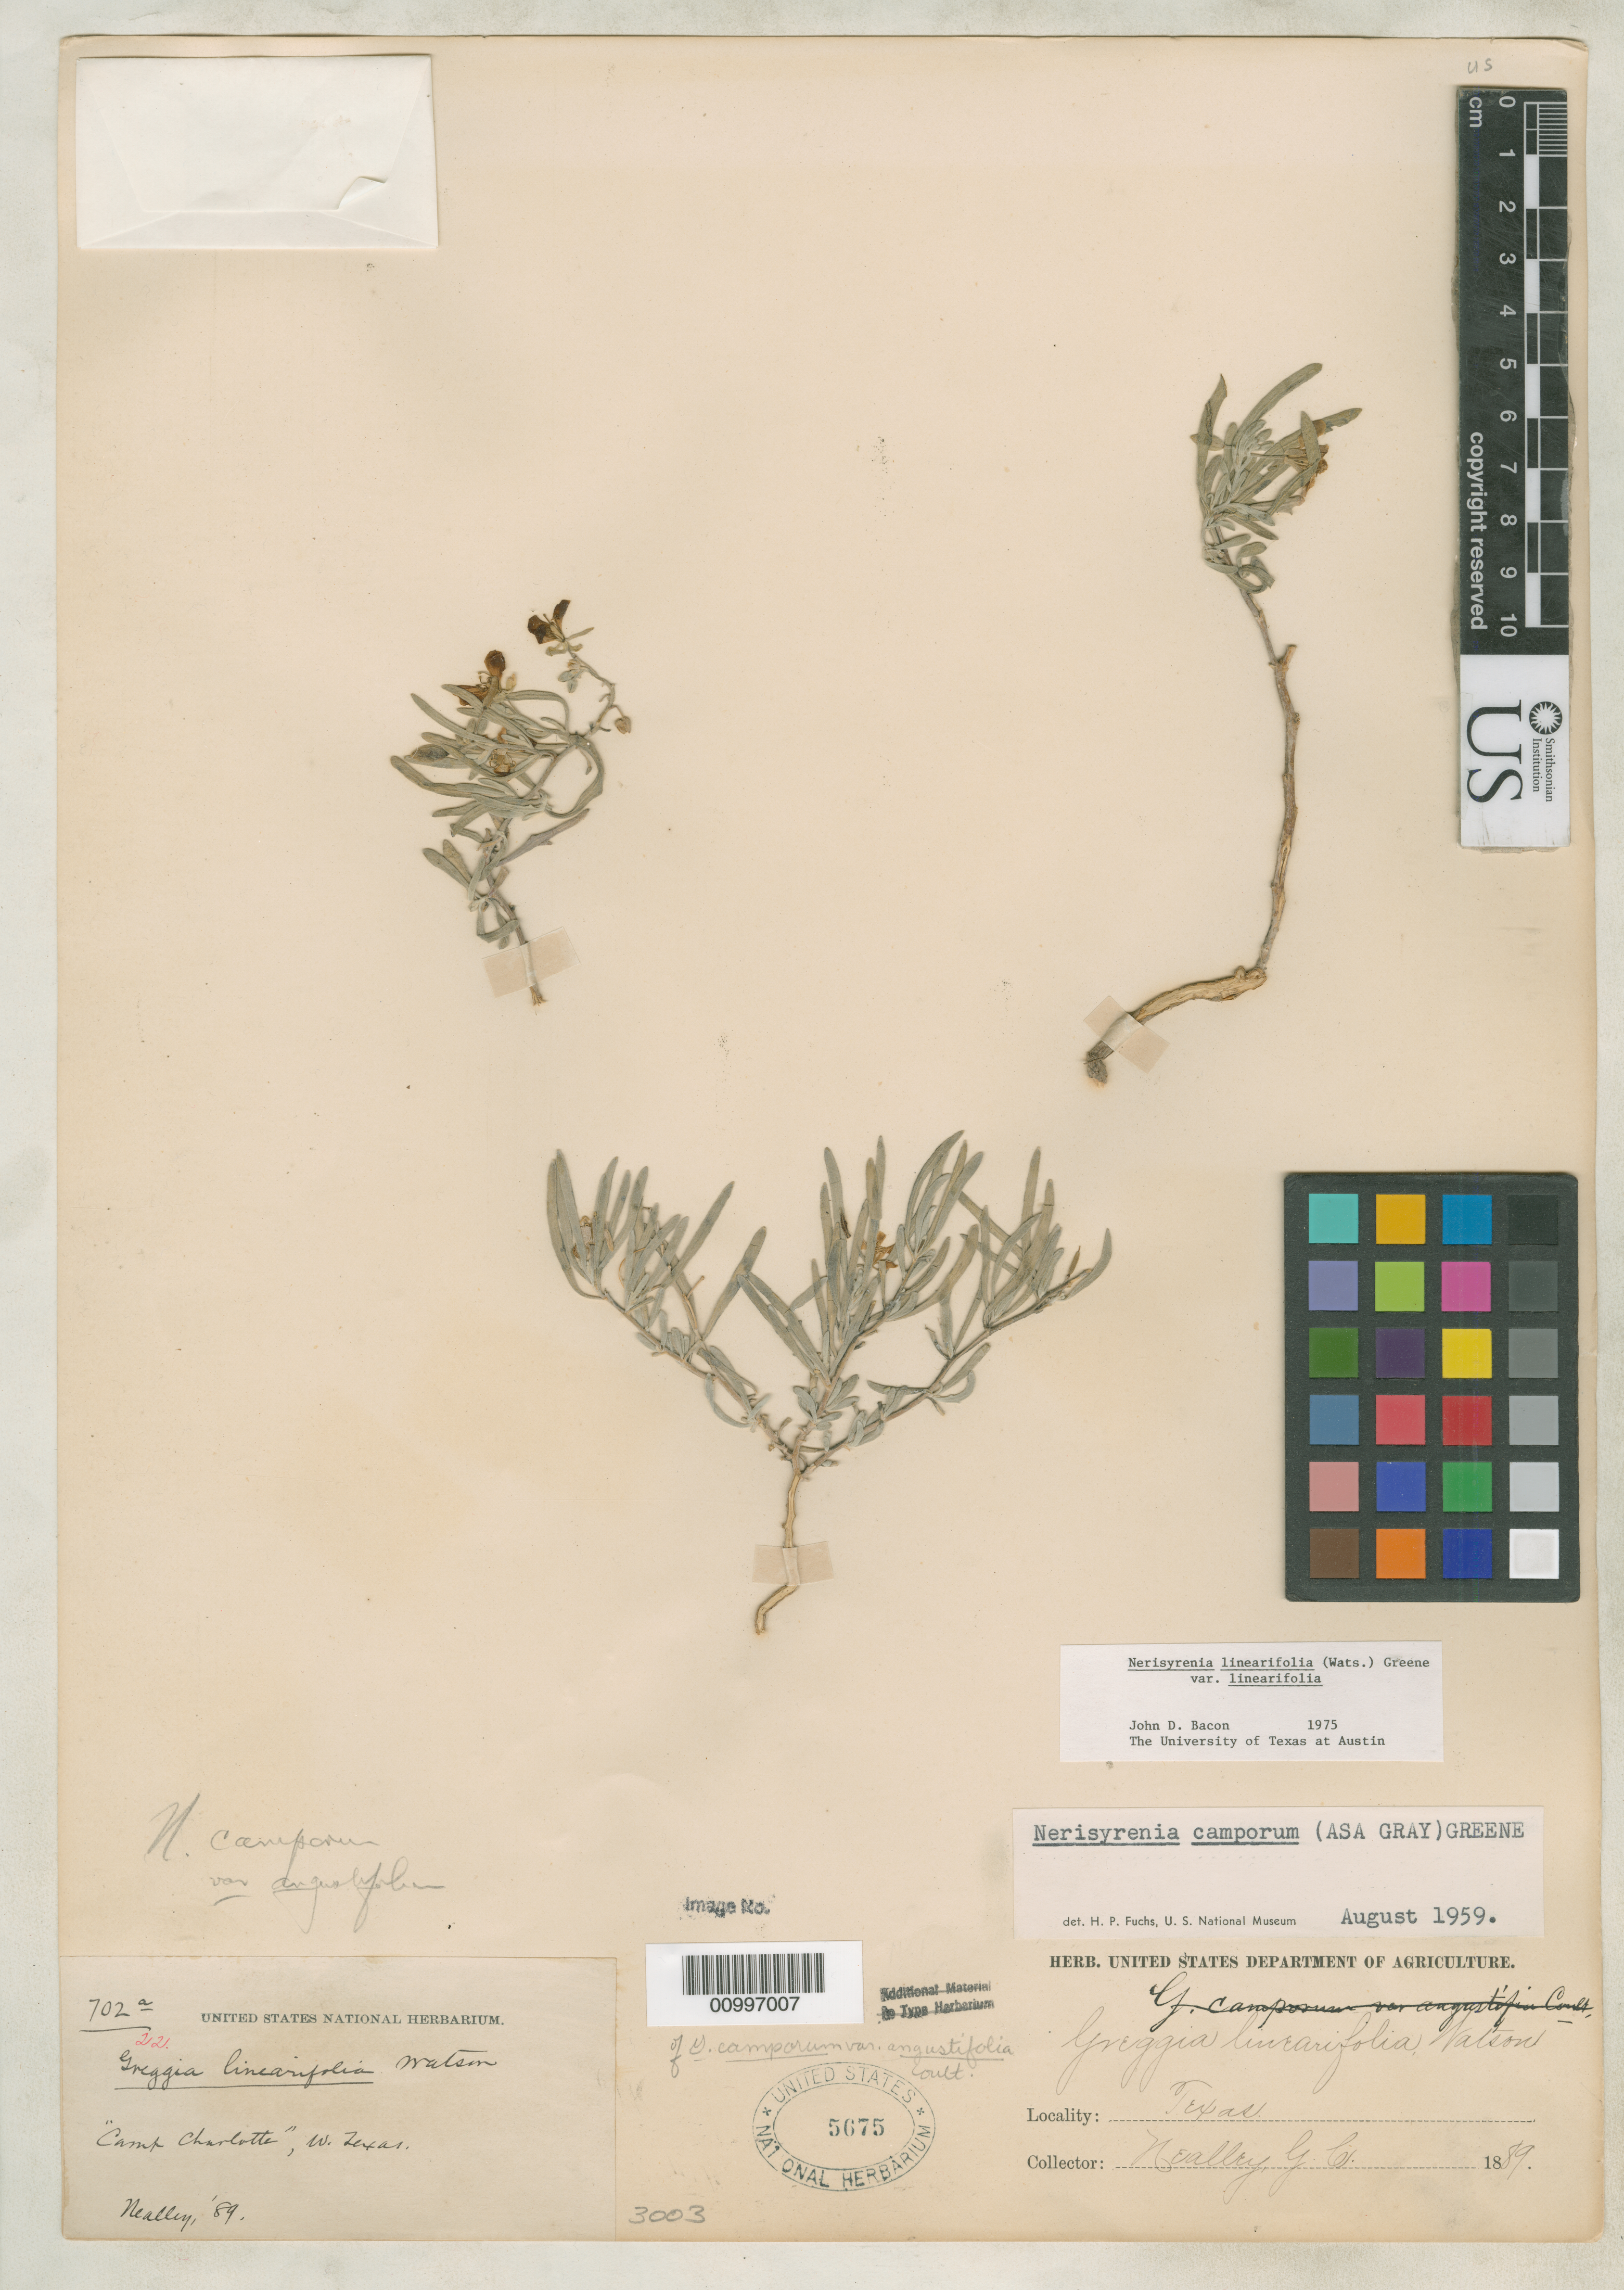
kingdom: Plantae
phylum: Tracheophyta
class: Magnoliopsida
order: Brassicales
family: Brassicaceae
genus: Greggia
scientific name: Greggia camporum var. angustifolia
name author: J.M. Coult.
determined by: Bacon, J. D.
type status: Possible Type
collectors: G. C. Nealley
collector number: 702a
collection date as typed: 1889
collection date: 1889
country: United States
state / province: Texas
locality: "Camp Charlotte", W. Texas.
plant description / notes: Same collection date and locality as holotype, but apparently excluded as "Greggia linearifolia" by Coulter (note both names synonymized under N. linearifolia by Bacon, 1978). [No. "22" on label corresponds to taxon listing by Coulter.]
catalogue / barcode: US 5675